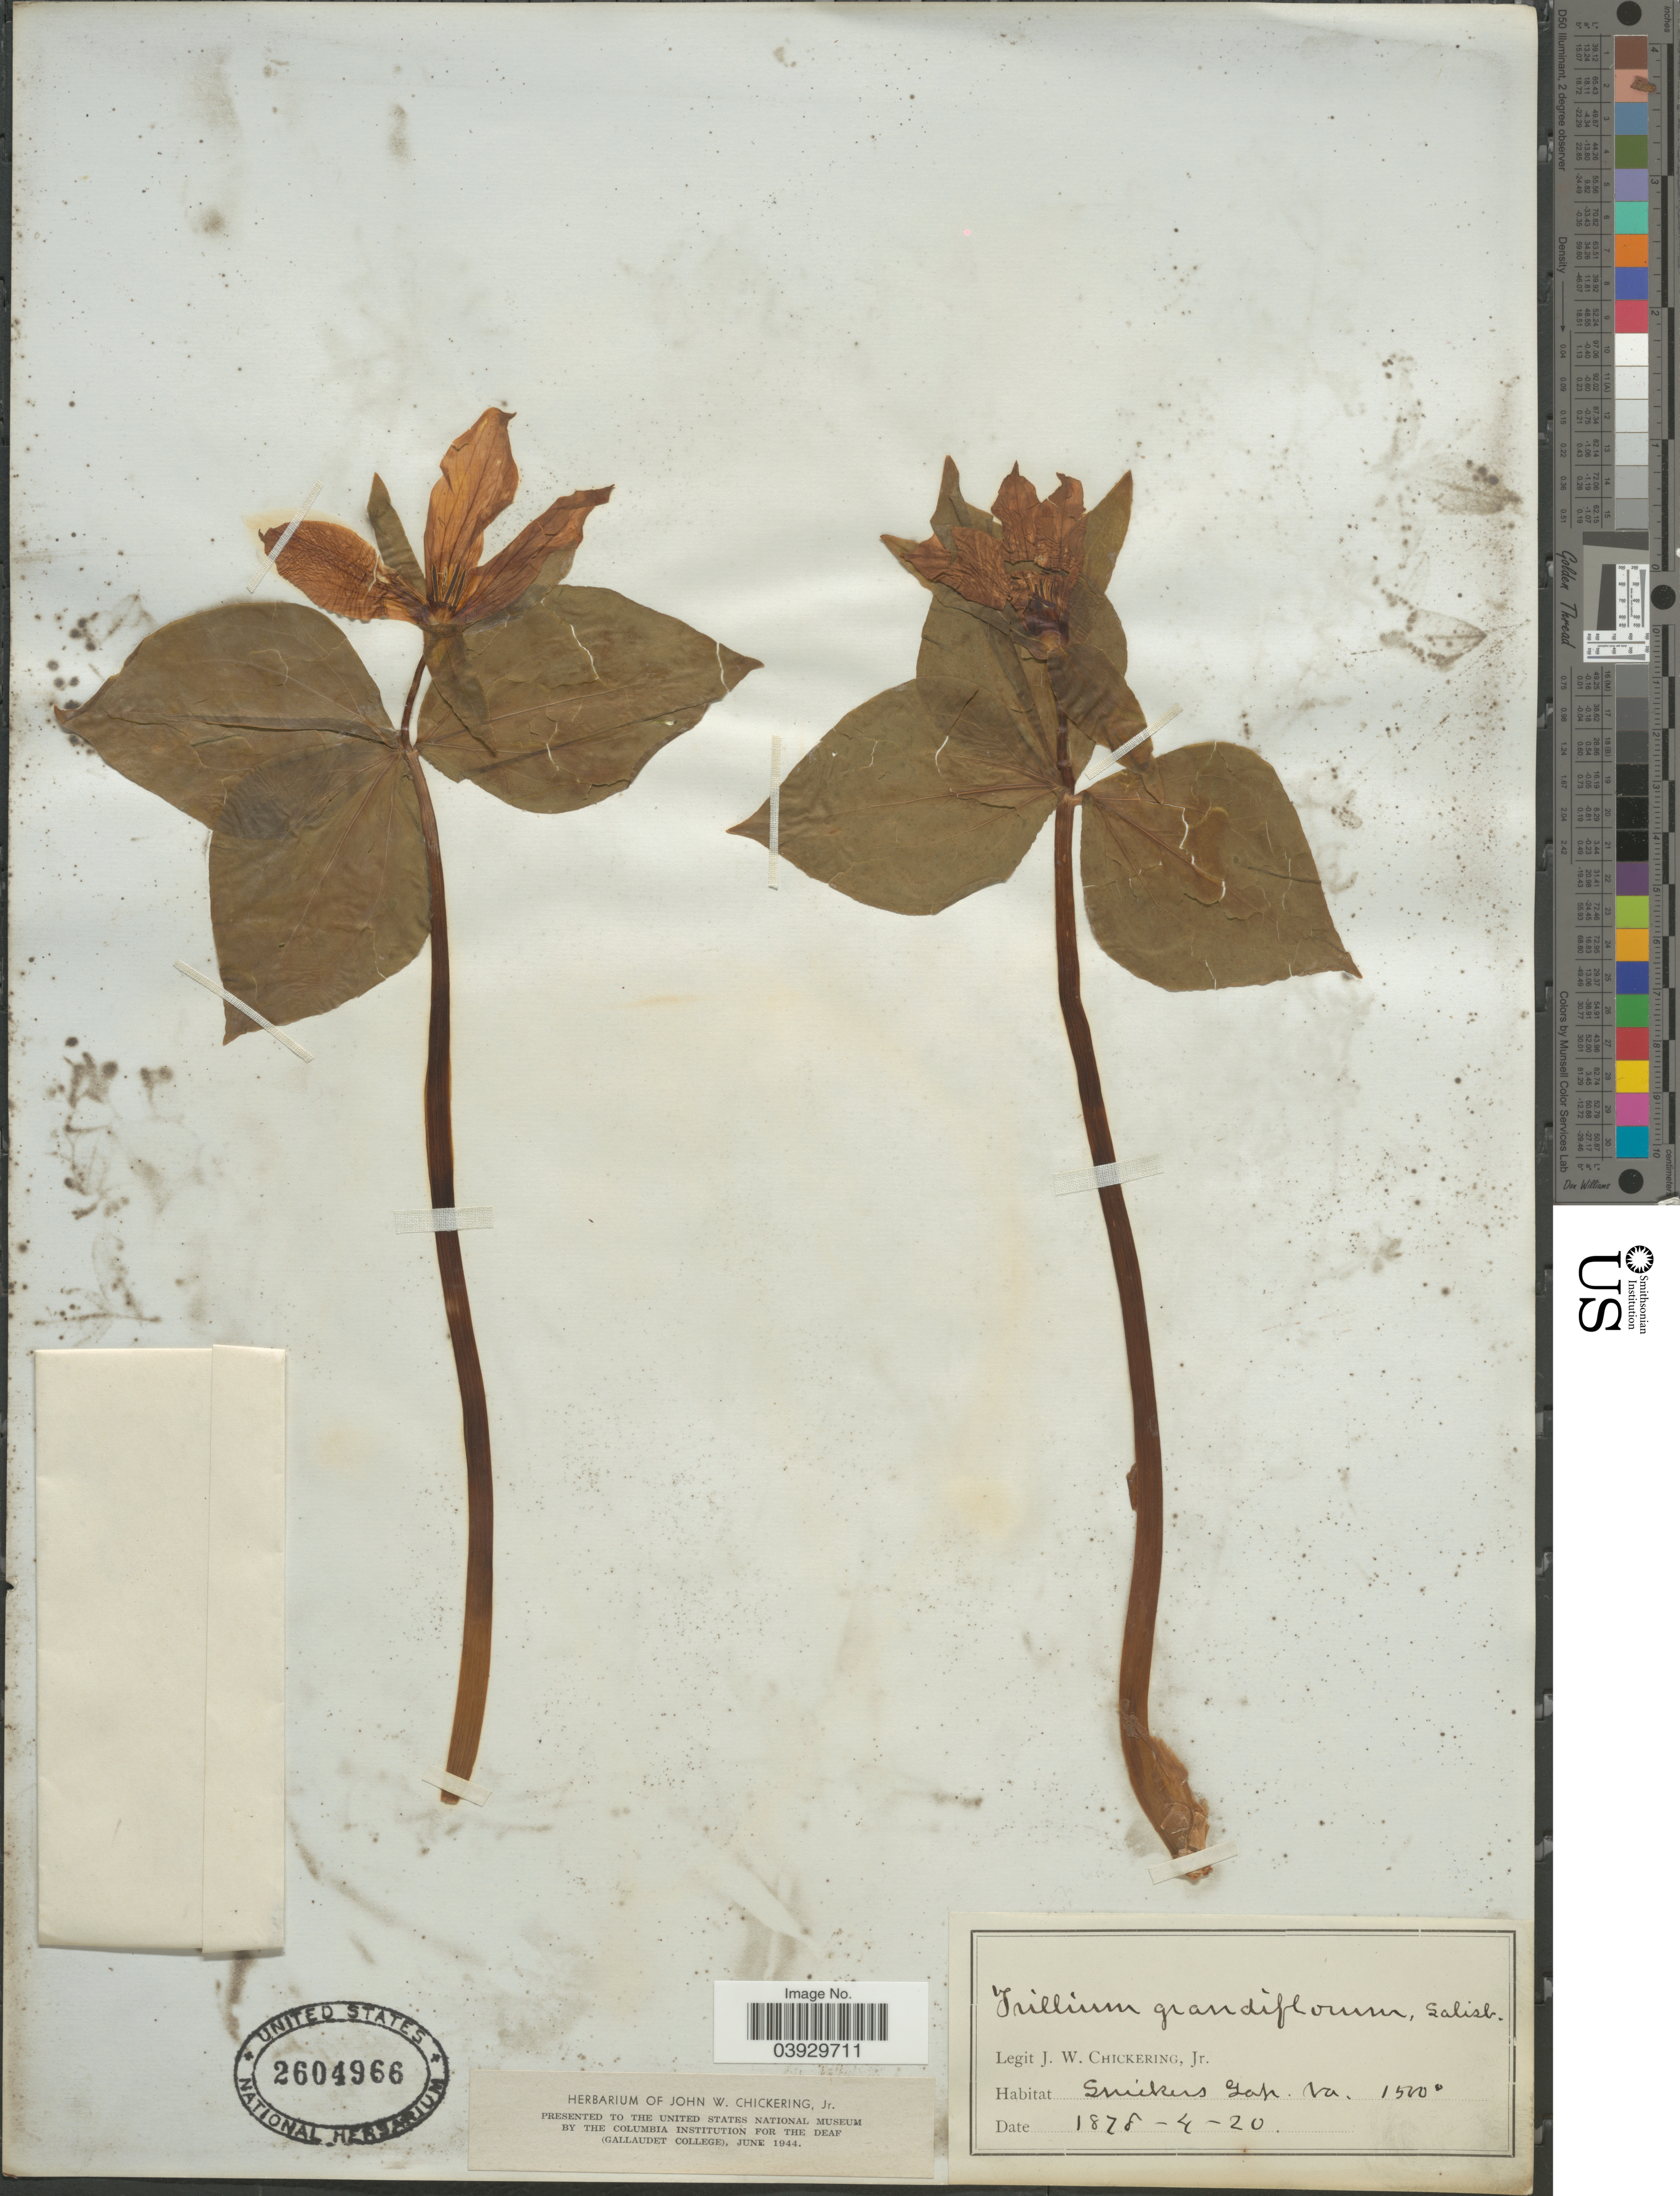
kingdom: Plantae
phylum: Tracheophyta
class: Liliopsida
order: Liliales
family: Melanthiaceae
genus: Trillium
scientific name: Trillium grandiflorum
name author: (Michx.) Salisb.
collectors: J. Chickering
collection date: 1878-04-20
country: United States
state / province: Virginia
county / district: Clarke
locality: Snickers Gap.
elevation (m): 457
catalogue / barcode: US 2604966